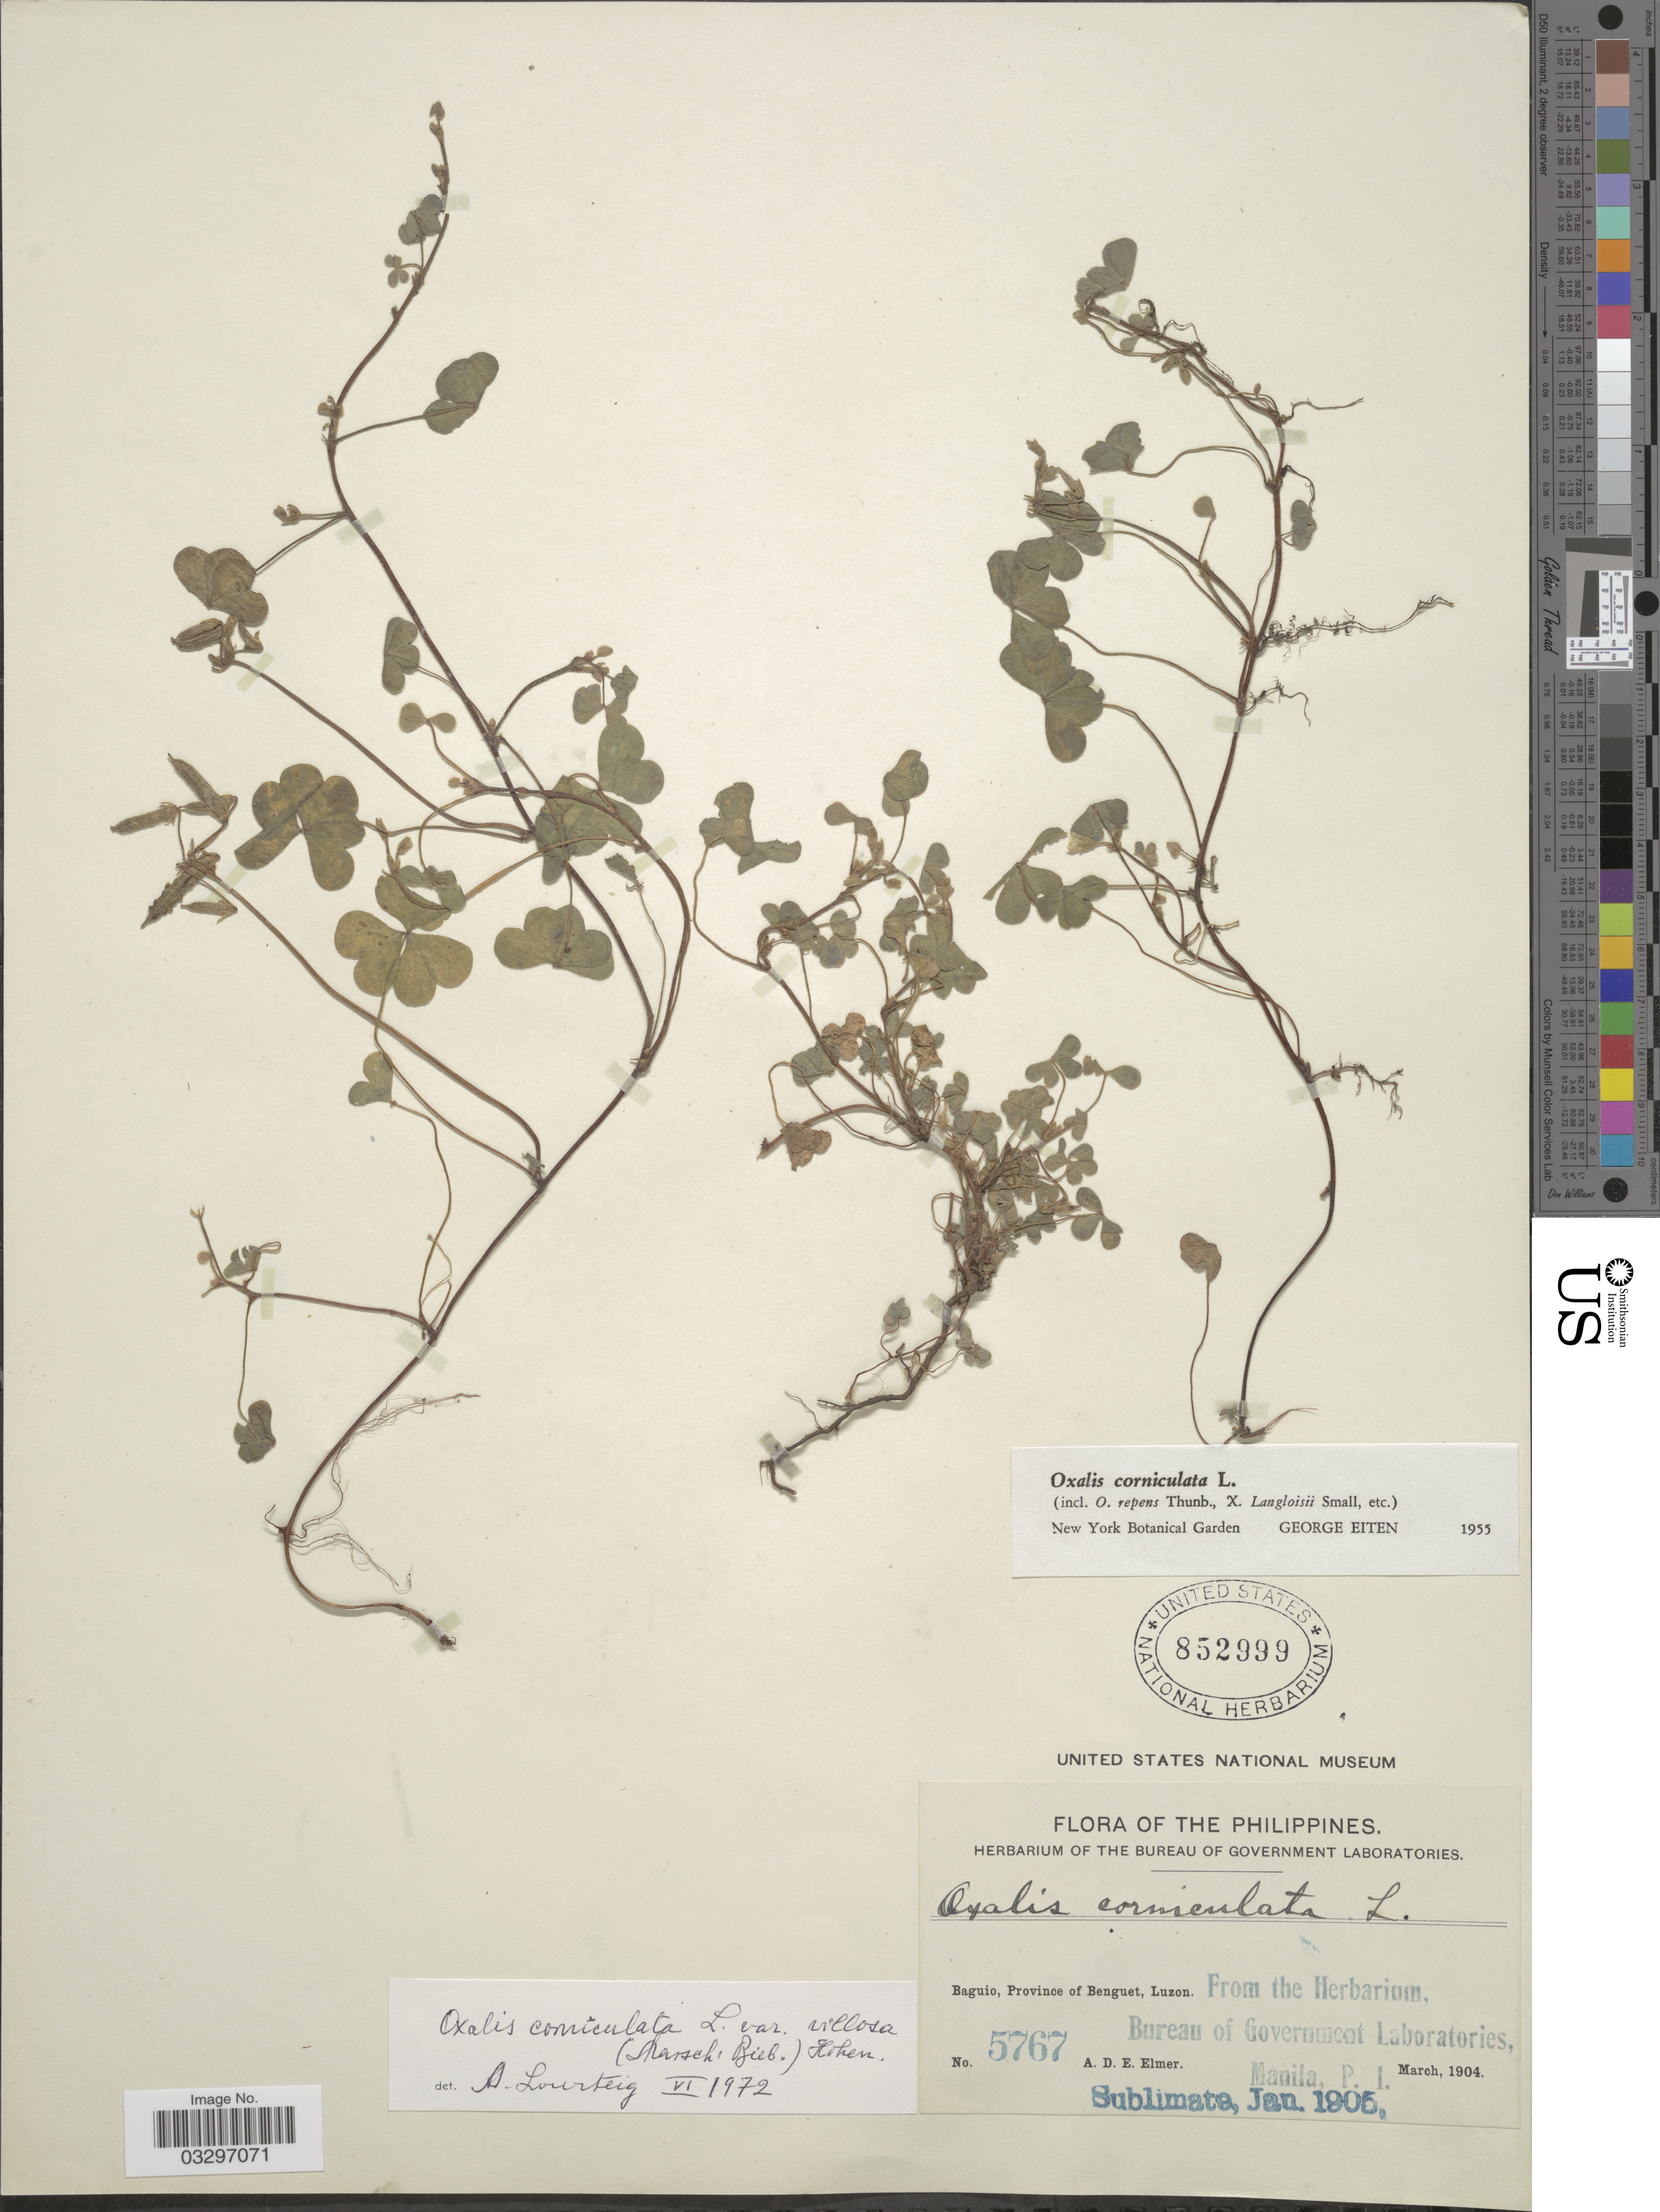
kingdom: Plantae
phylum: Tracheophyta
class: Magnoliopsida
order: Oxalidales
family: Oxalidaceae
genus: Oxalis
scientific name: Oxalis corniculata var. villosa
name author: (M. Bieb.) Hohen.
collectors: A. D. E. Elmer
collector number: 5767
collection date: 1904-03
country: Philippines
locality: Baguio, Province Benguet, Luzon.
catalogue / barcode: US 852999